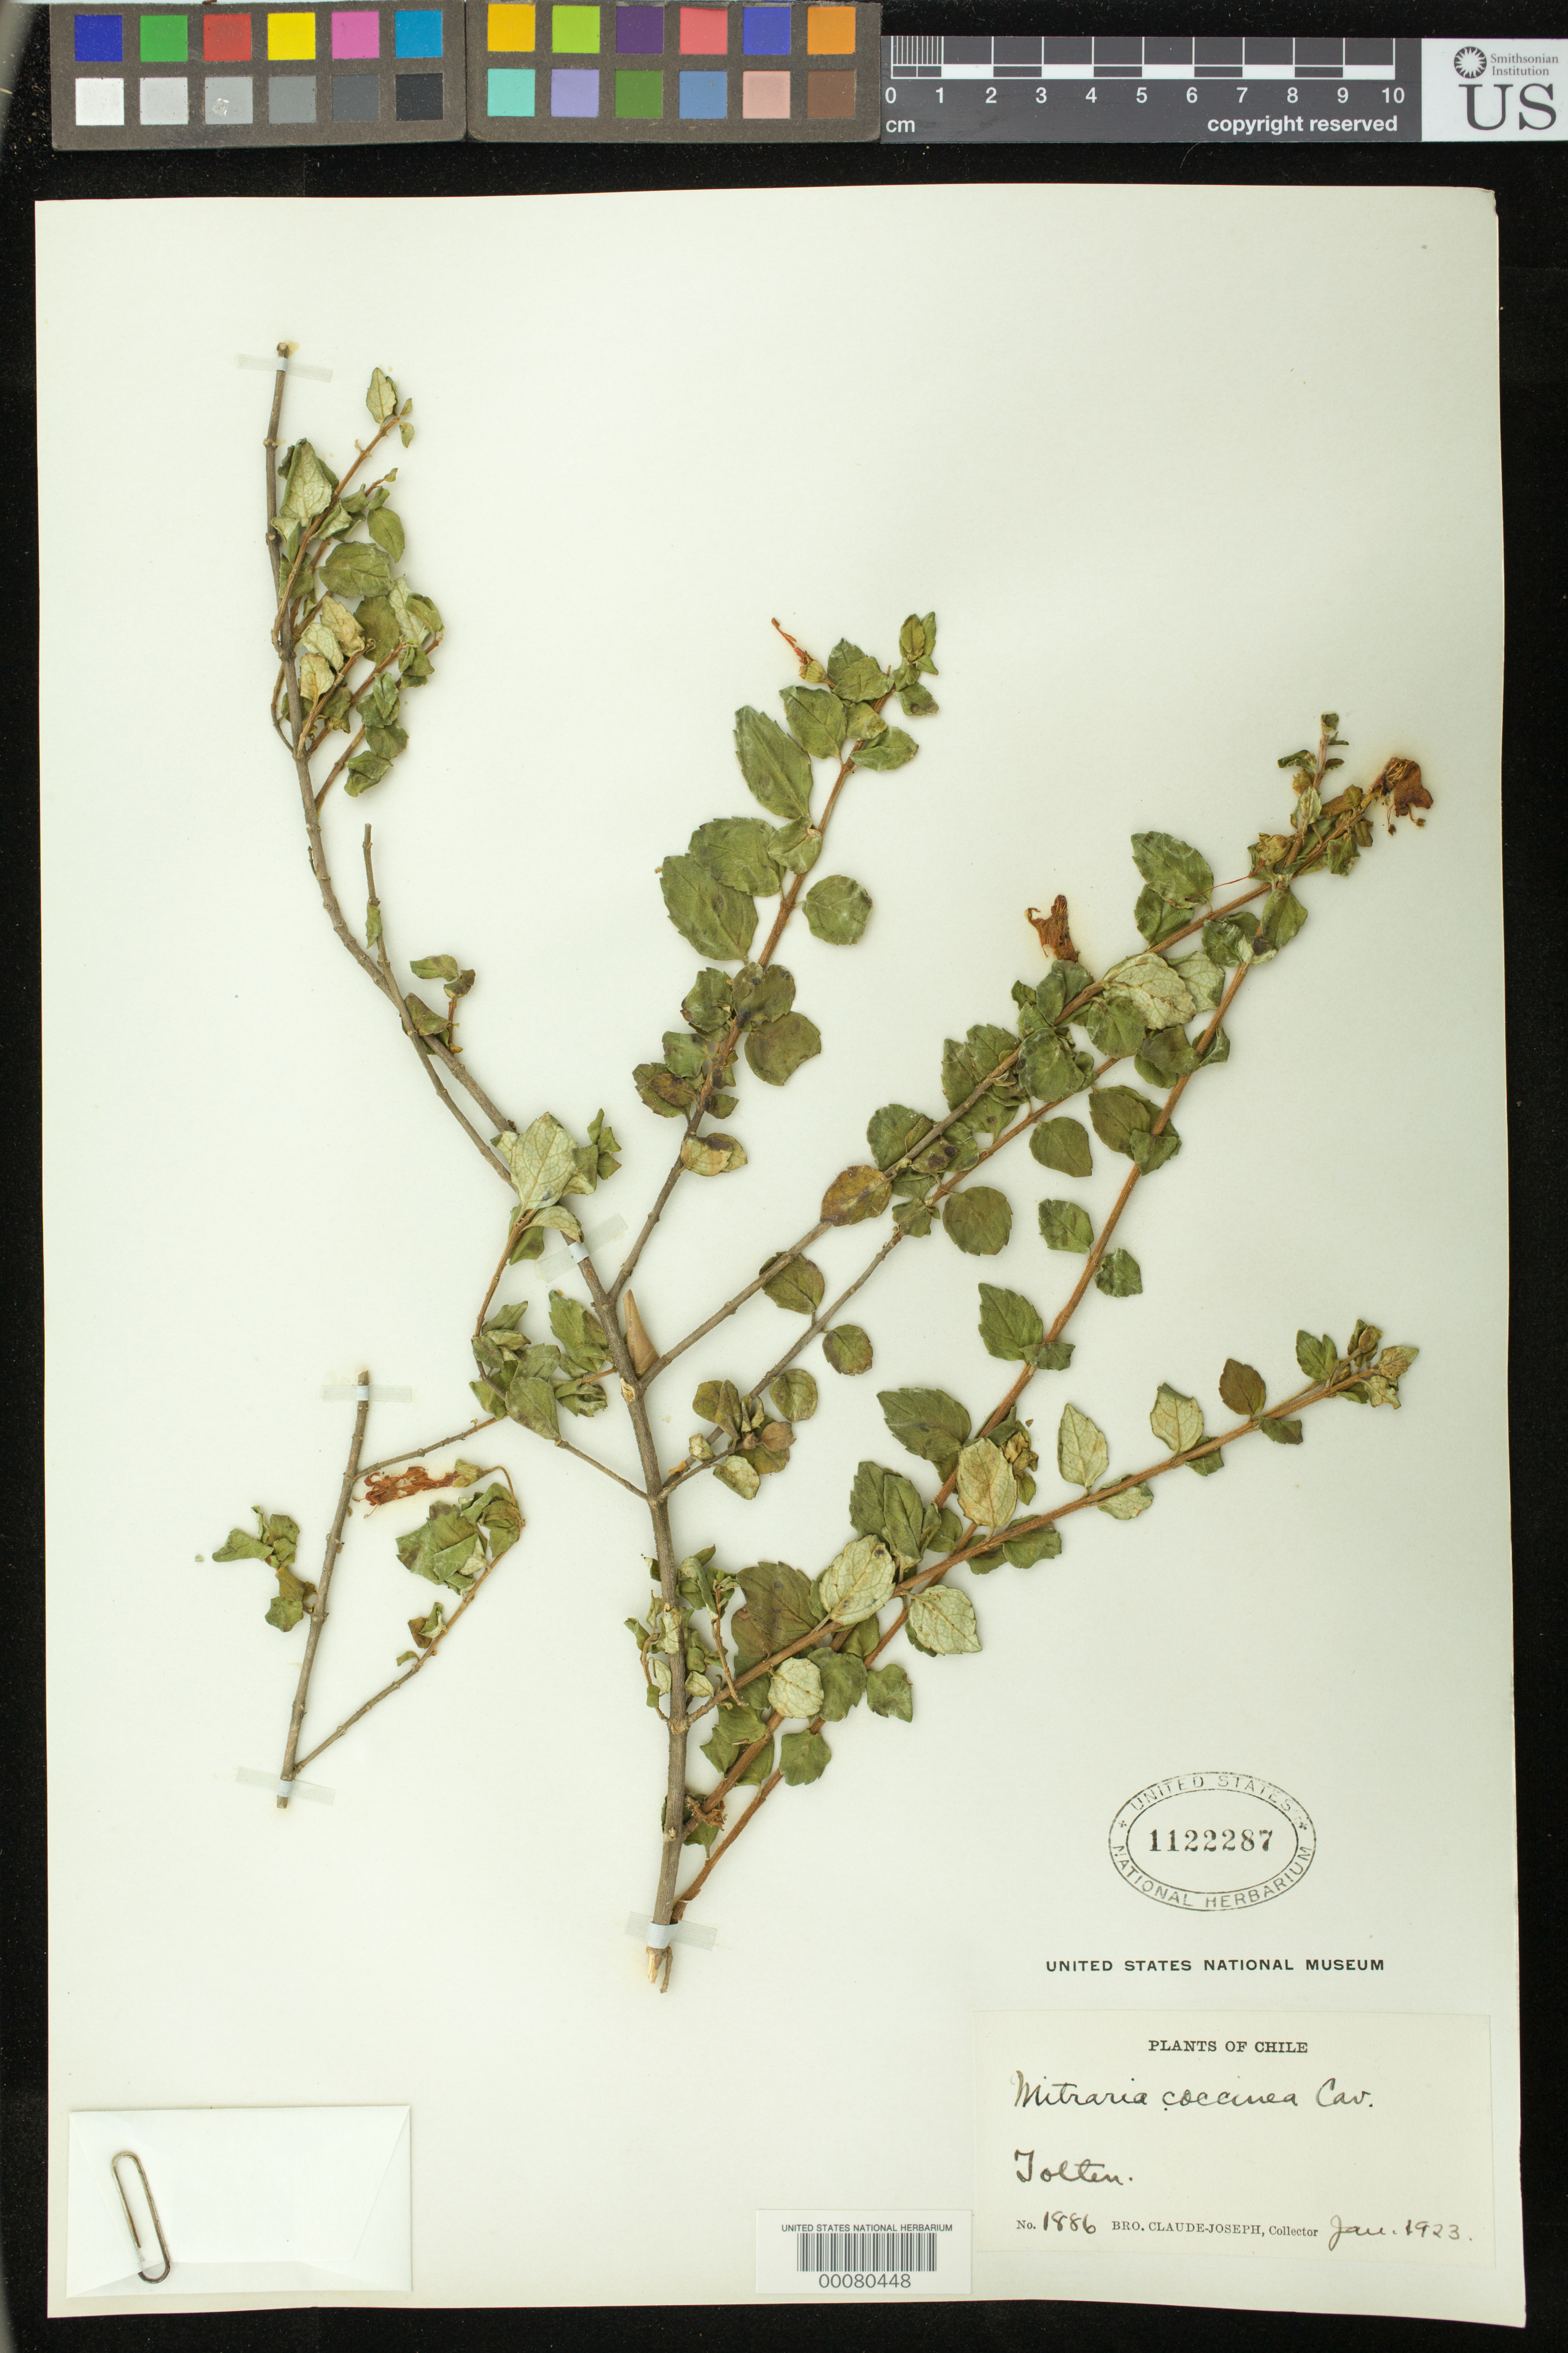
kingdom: Plantae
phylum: Tracheophyta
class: Magnoliopsida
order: Lamiales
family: Gesneriaceae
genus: Mitraria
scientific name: Mitraria coccinea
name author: Cav.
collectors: Bro. Claude-Joseph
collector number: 1886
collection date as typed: Jan 1923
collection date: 1923-01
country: Chile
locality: Tolten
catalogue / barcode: US 1122287